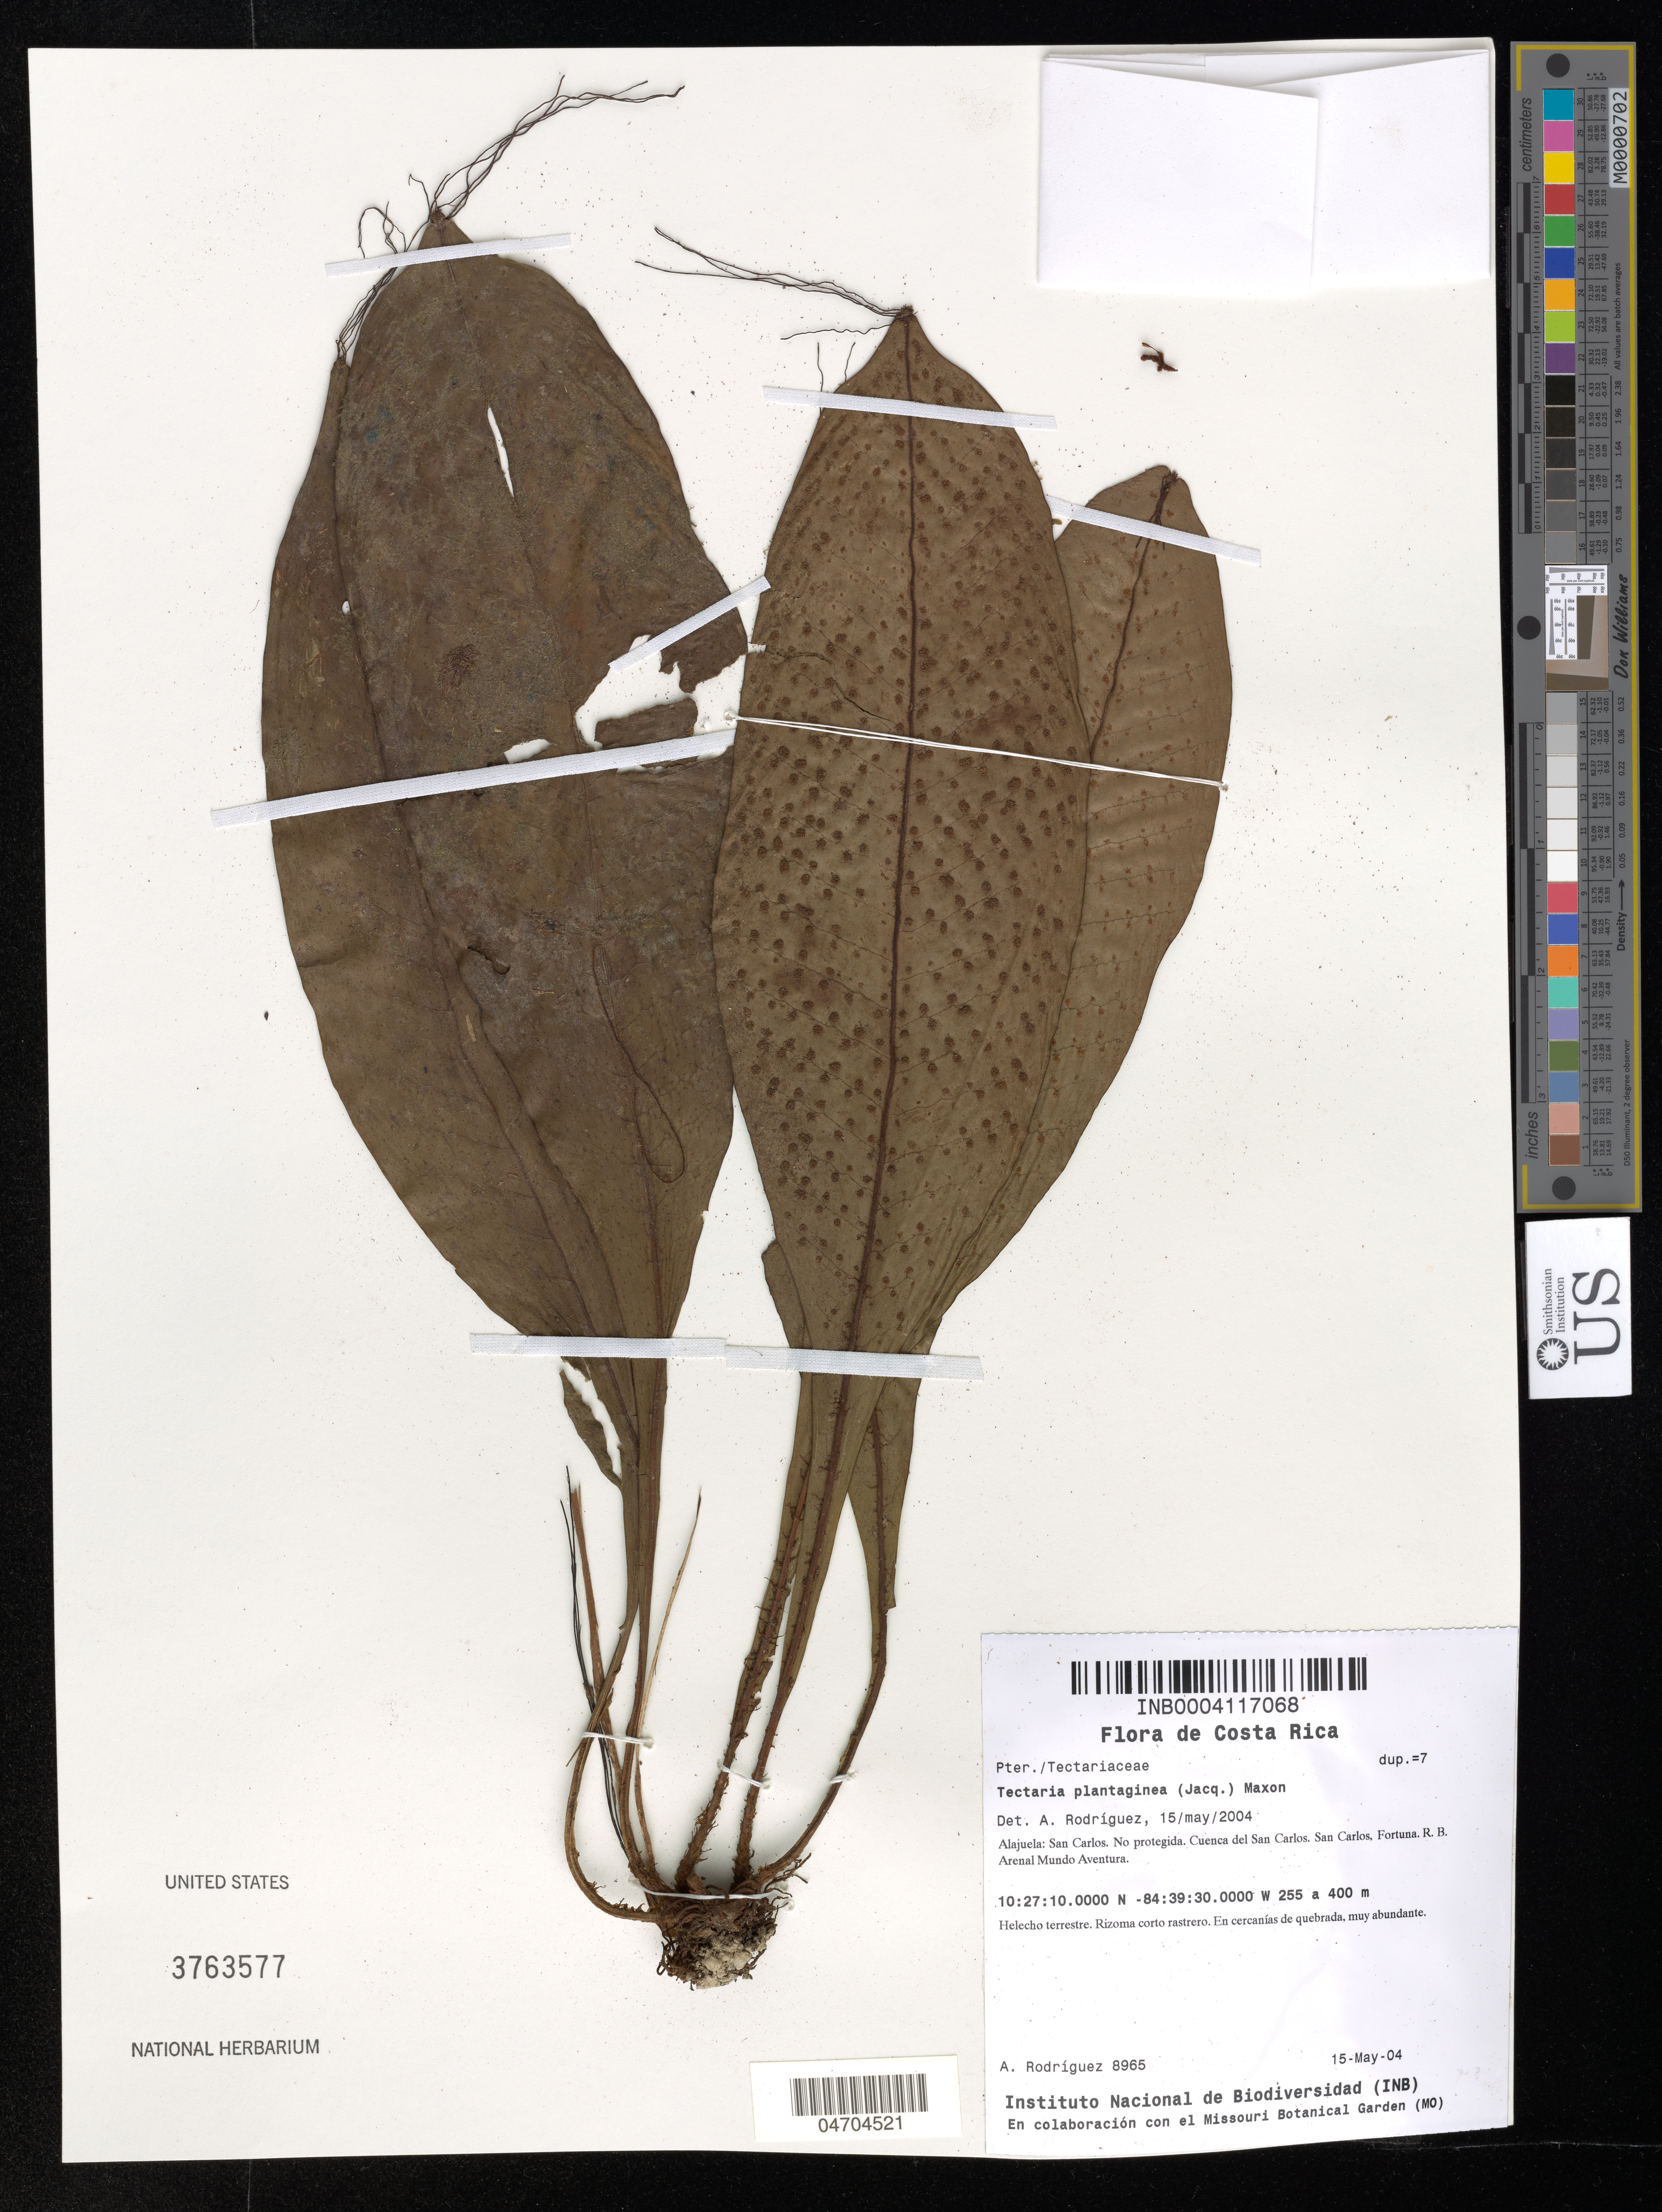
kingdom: Plantae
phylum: Tracheophyta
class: Polypodiopsida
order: Polypodiales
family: Tectariaceae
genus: Tectaria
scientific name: Tectaria x plantaginea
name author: (Jacq.) Maxon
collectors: A. Rodríguez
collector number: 8965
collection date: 2004-05-15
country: Costa Rica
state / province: Alajuela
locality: San Carlos. No protegida. Cuenca del San Carlos. San Carlos, Fortuna. R.B. Arenal Mundo Aventura.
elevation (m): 255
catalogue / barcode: US 3763577